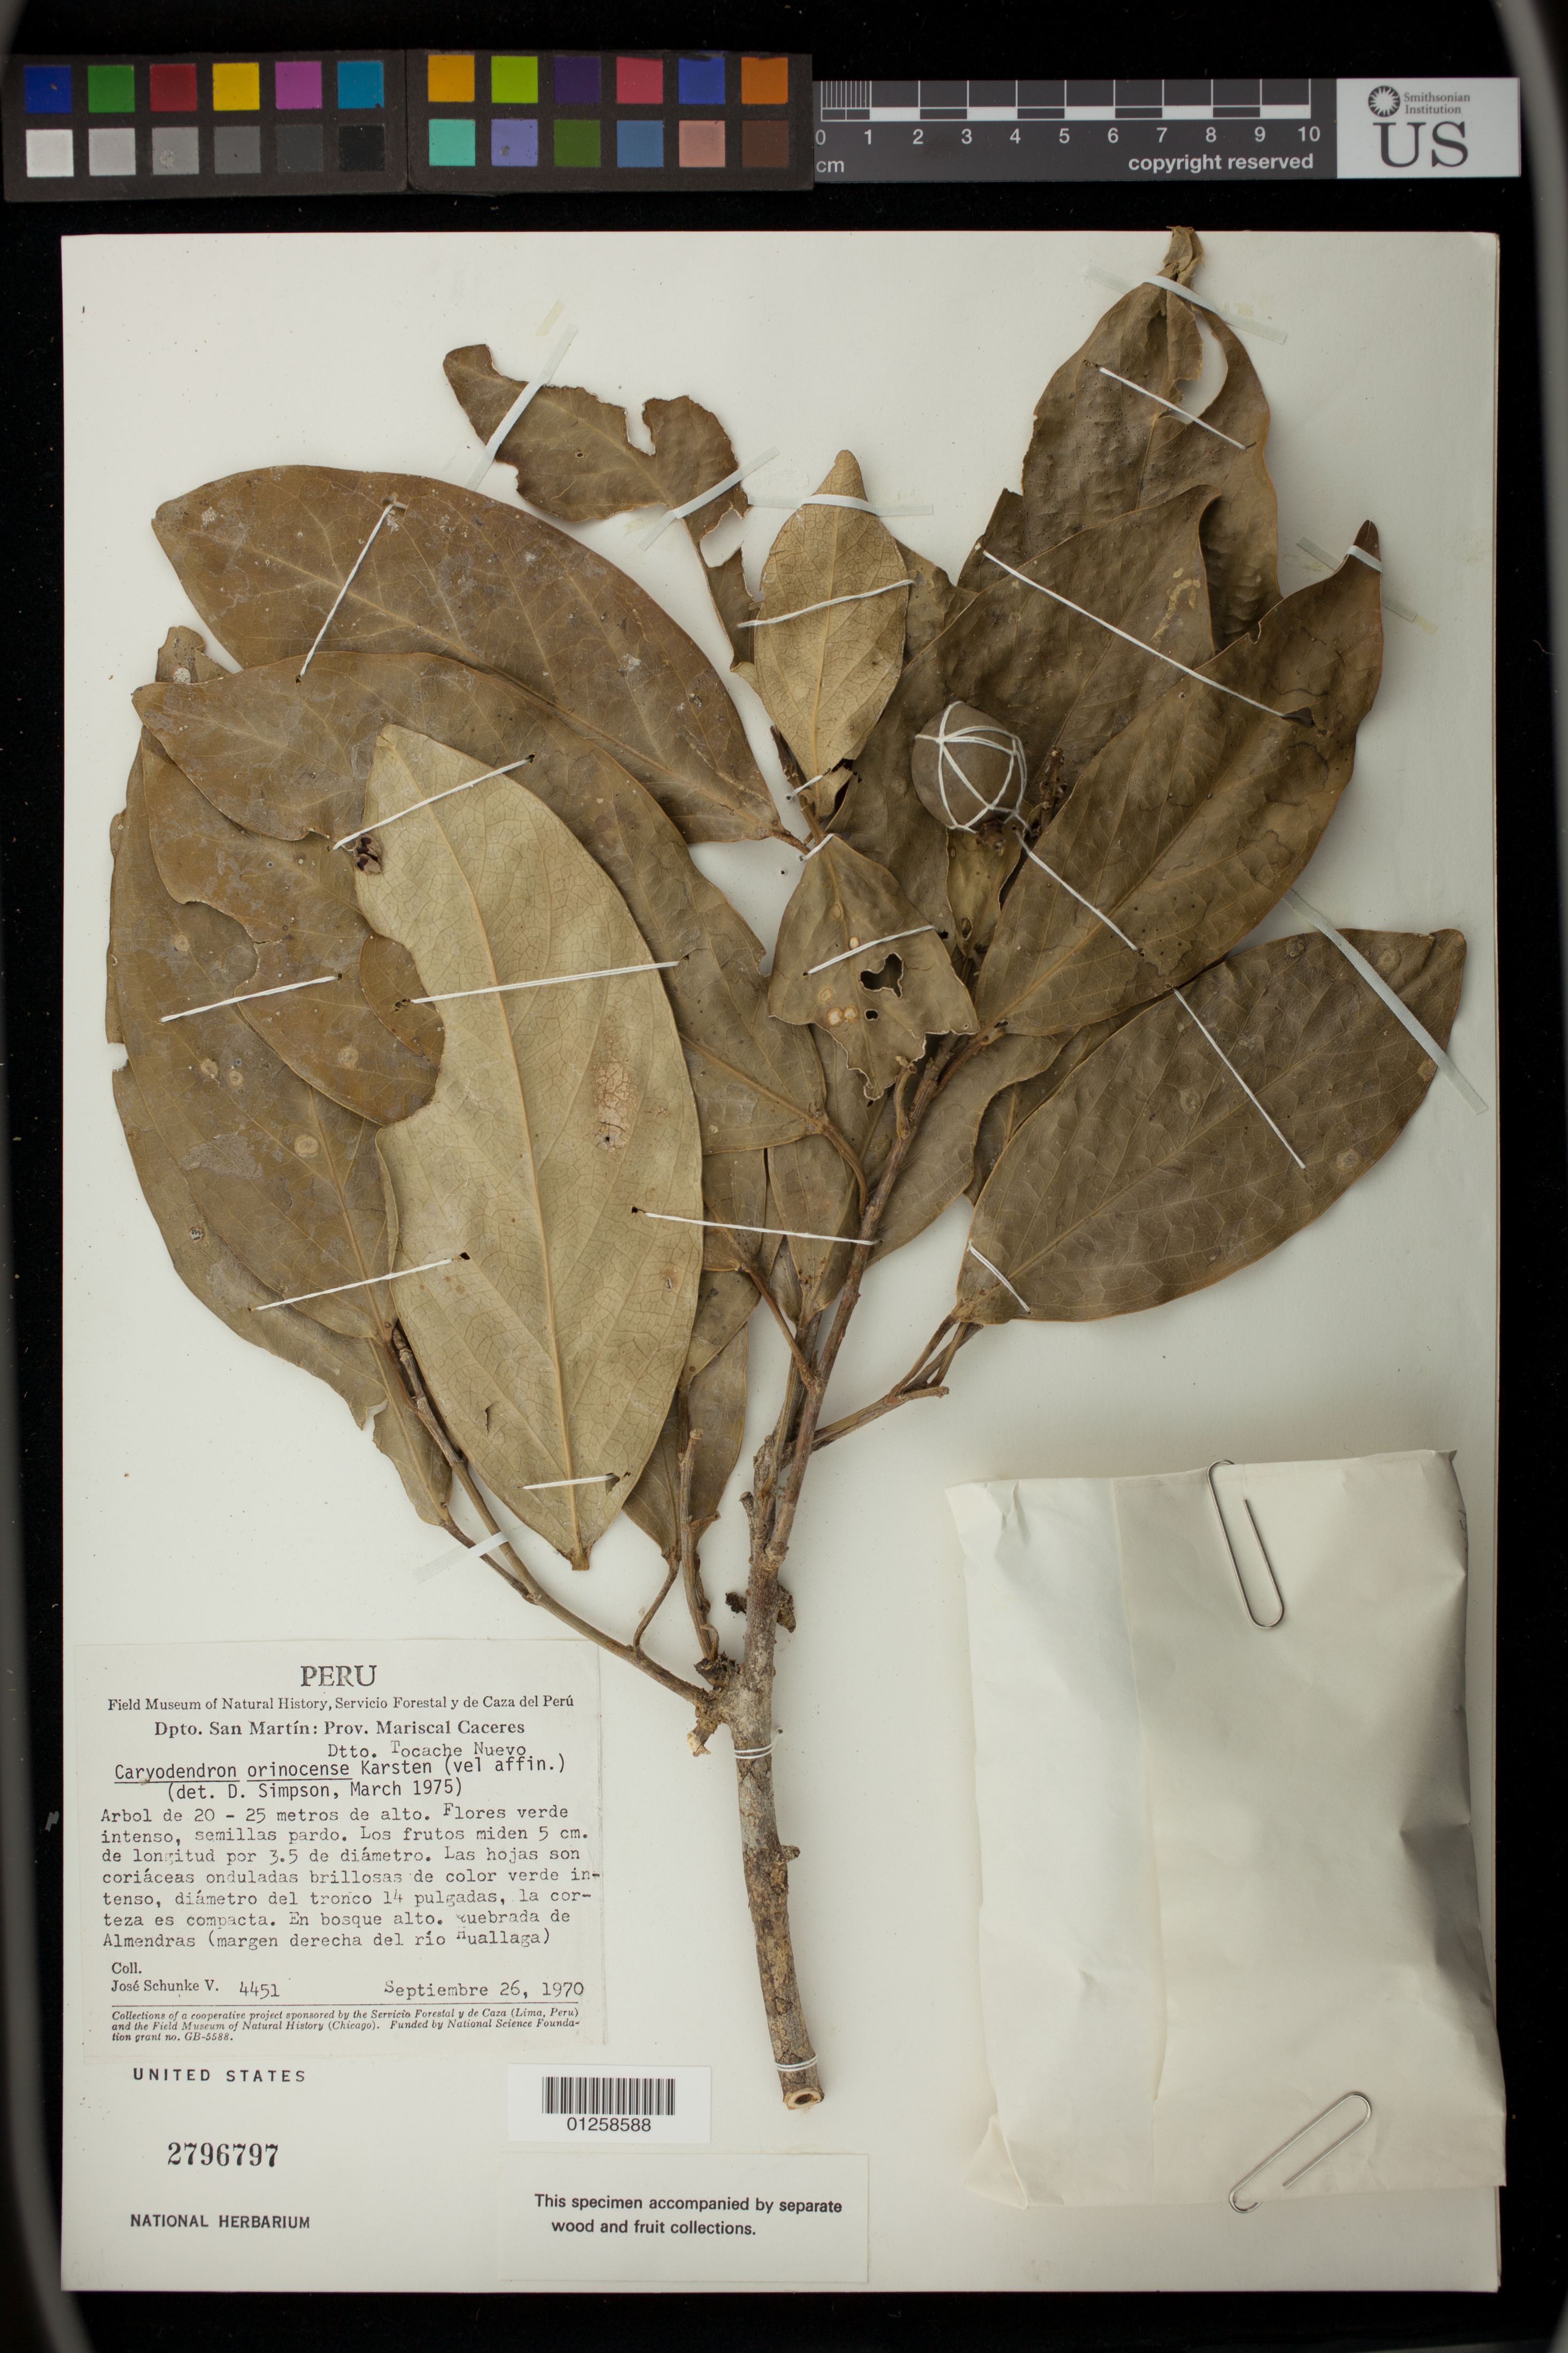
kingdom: Plantae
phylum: Tracheophyta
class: Magnoliopsida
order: Malpighiales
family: Euphorbiaceae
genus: Caryodendron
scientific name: Caryodendron orinocense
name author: H. Karst.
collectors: T. Nuevo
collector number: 4451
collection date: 1970-09-26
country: Peru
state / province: San Martín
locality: Prov. Mariscal Caceres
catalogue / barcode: US 2796797